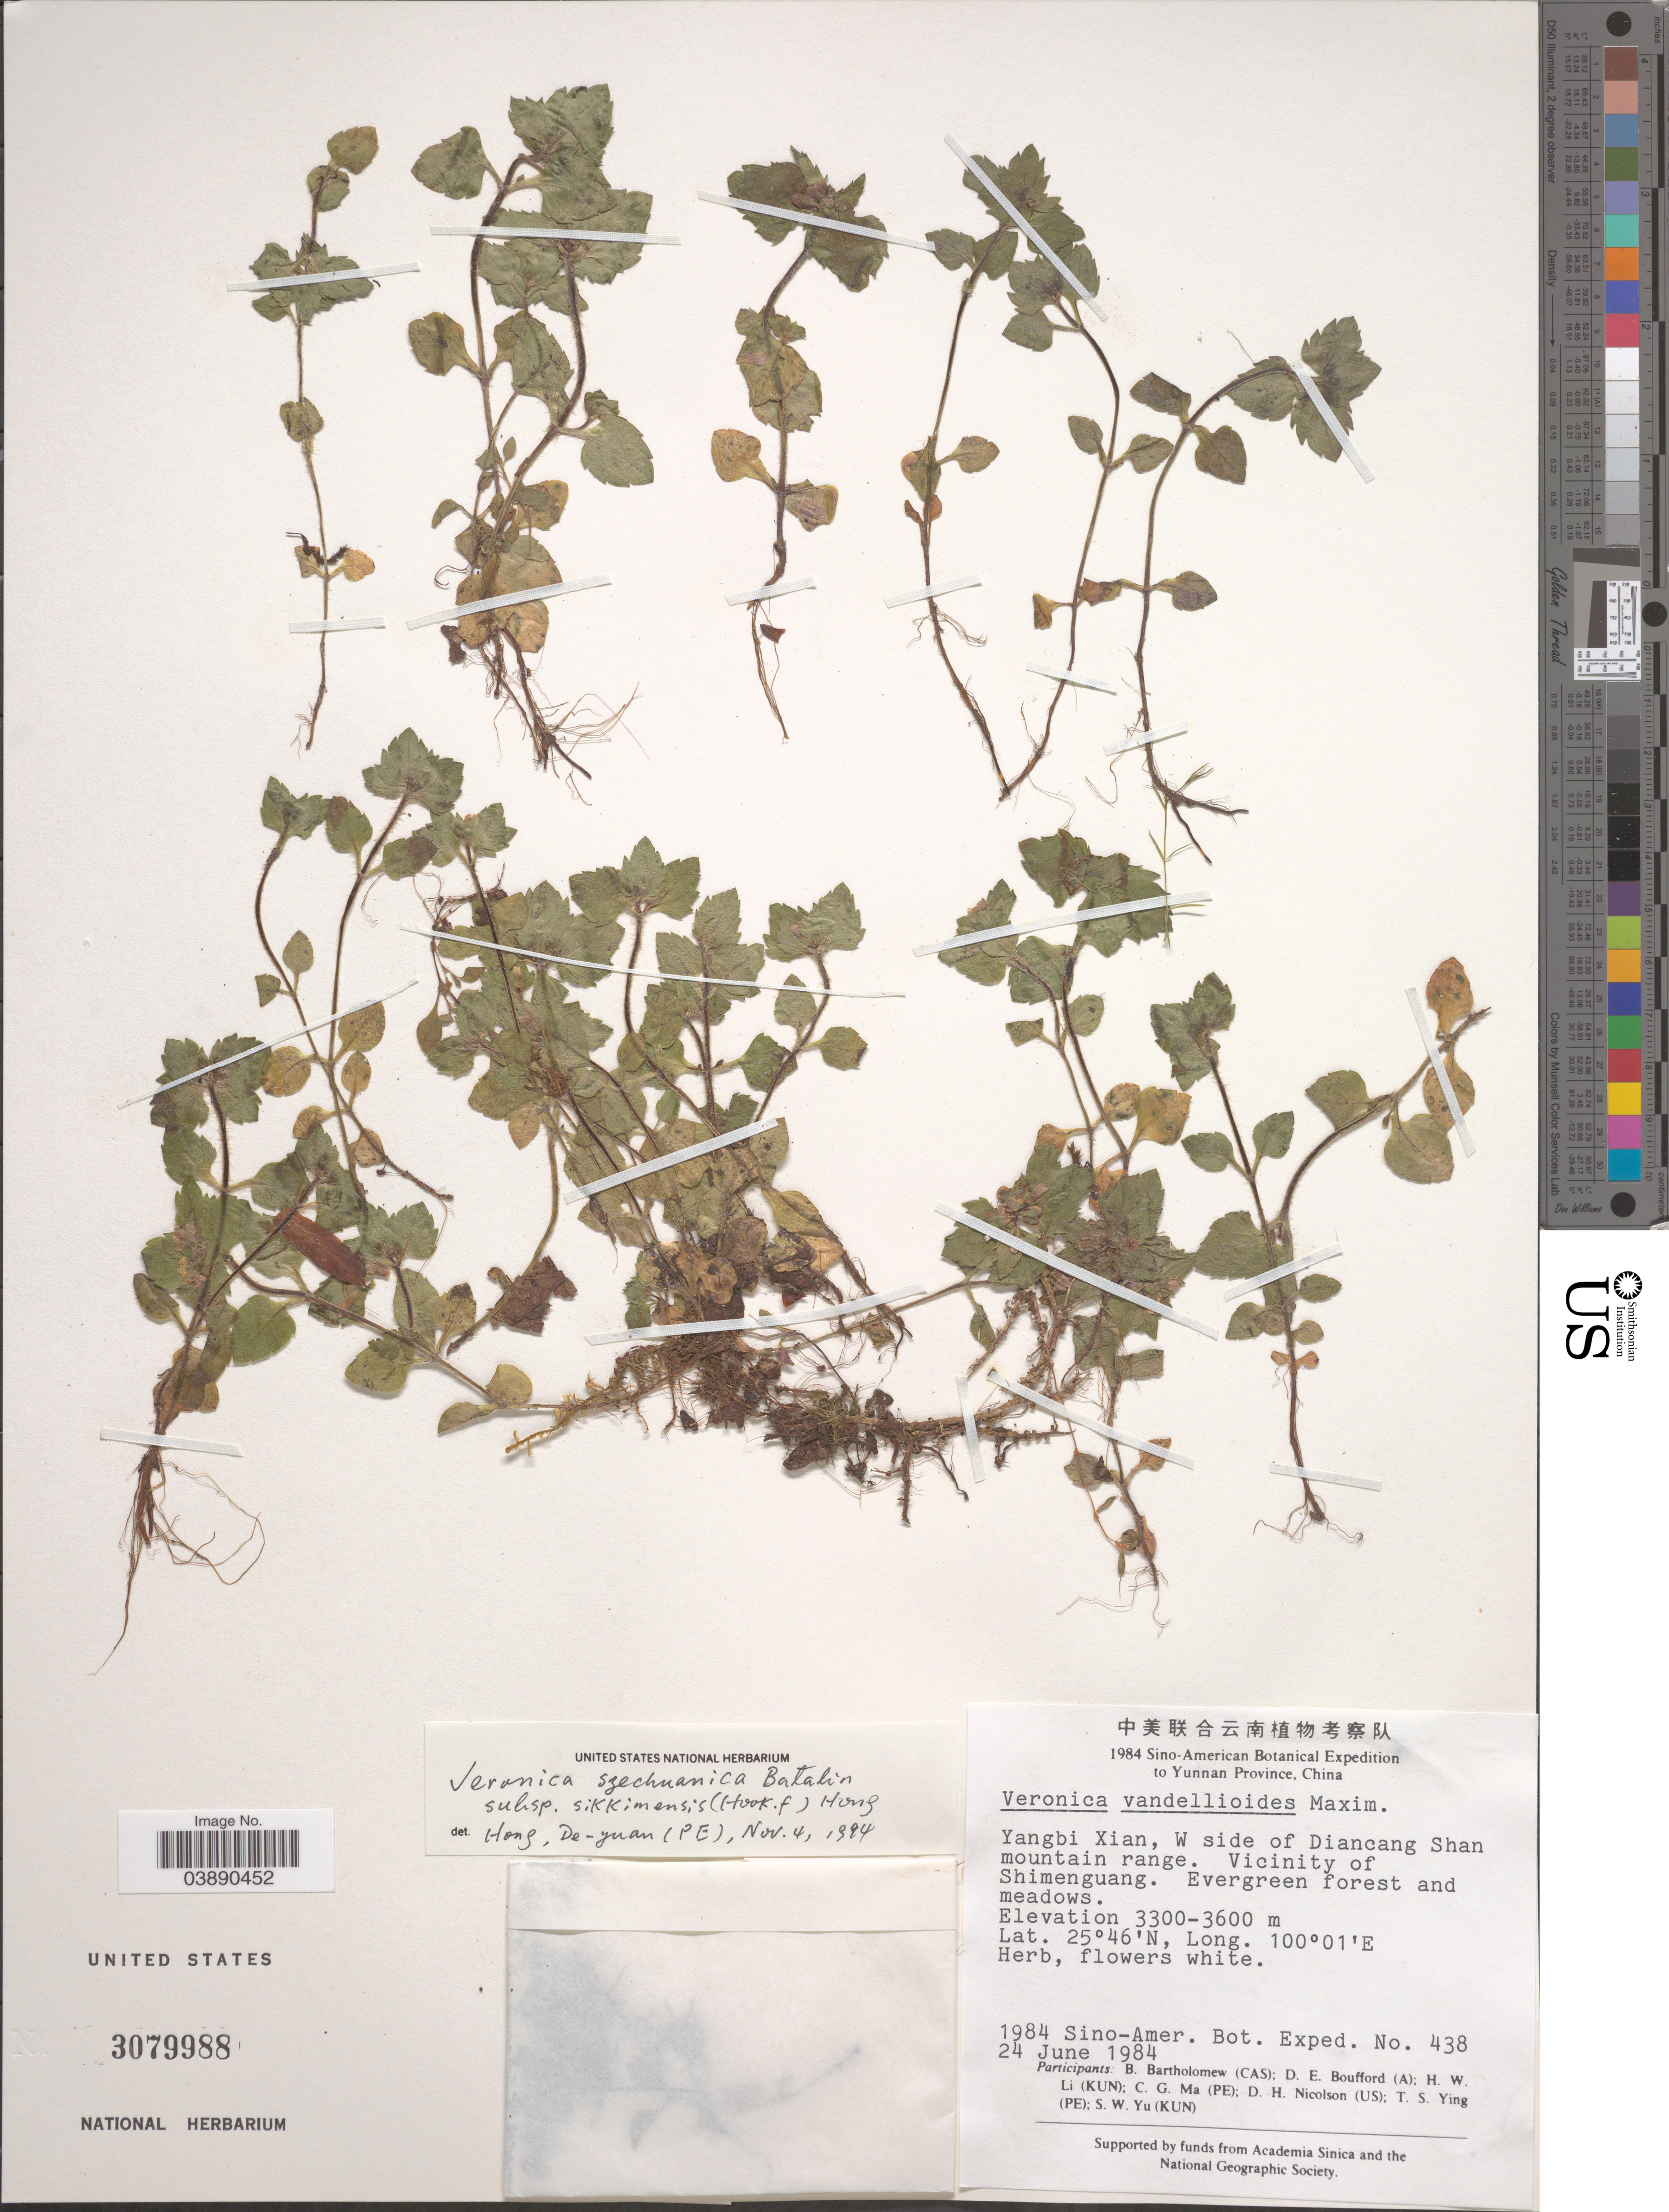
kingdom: Plantae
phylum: Tracheophyta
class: Magnoliopsida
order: Lamiales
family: Plantaginaceae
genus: Veronica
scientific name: Veronica szechuanica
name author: Batalin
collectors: Sino-Amer. Bot. Exped. 1984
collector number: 438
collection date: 1984-06-24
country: China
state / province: Yunnan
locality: Yangbi Xian, W side of Diancang Shan mountain range. Vicinity of Shimenguang.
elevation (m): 3300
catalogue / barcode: US 3079988